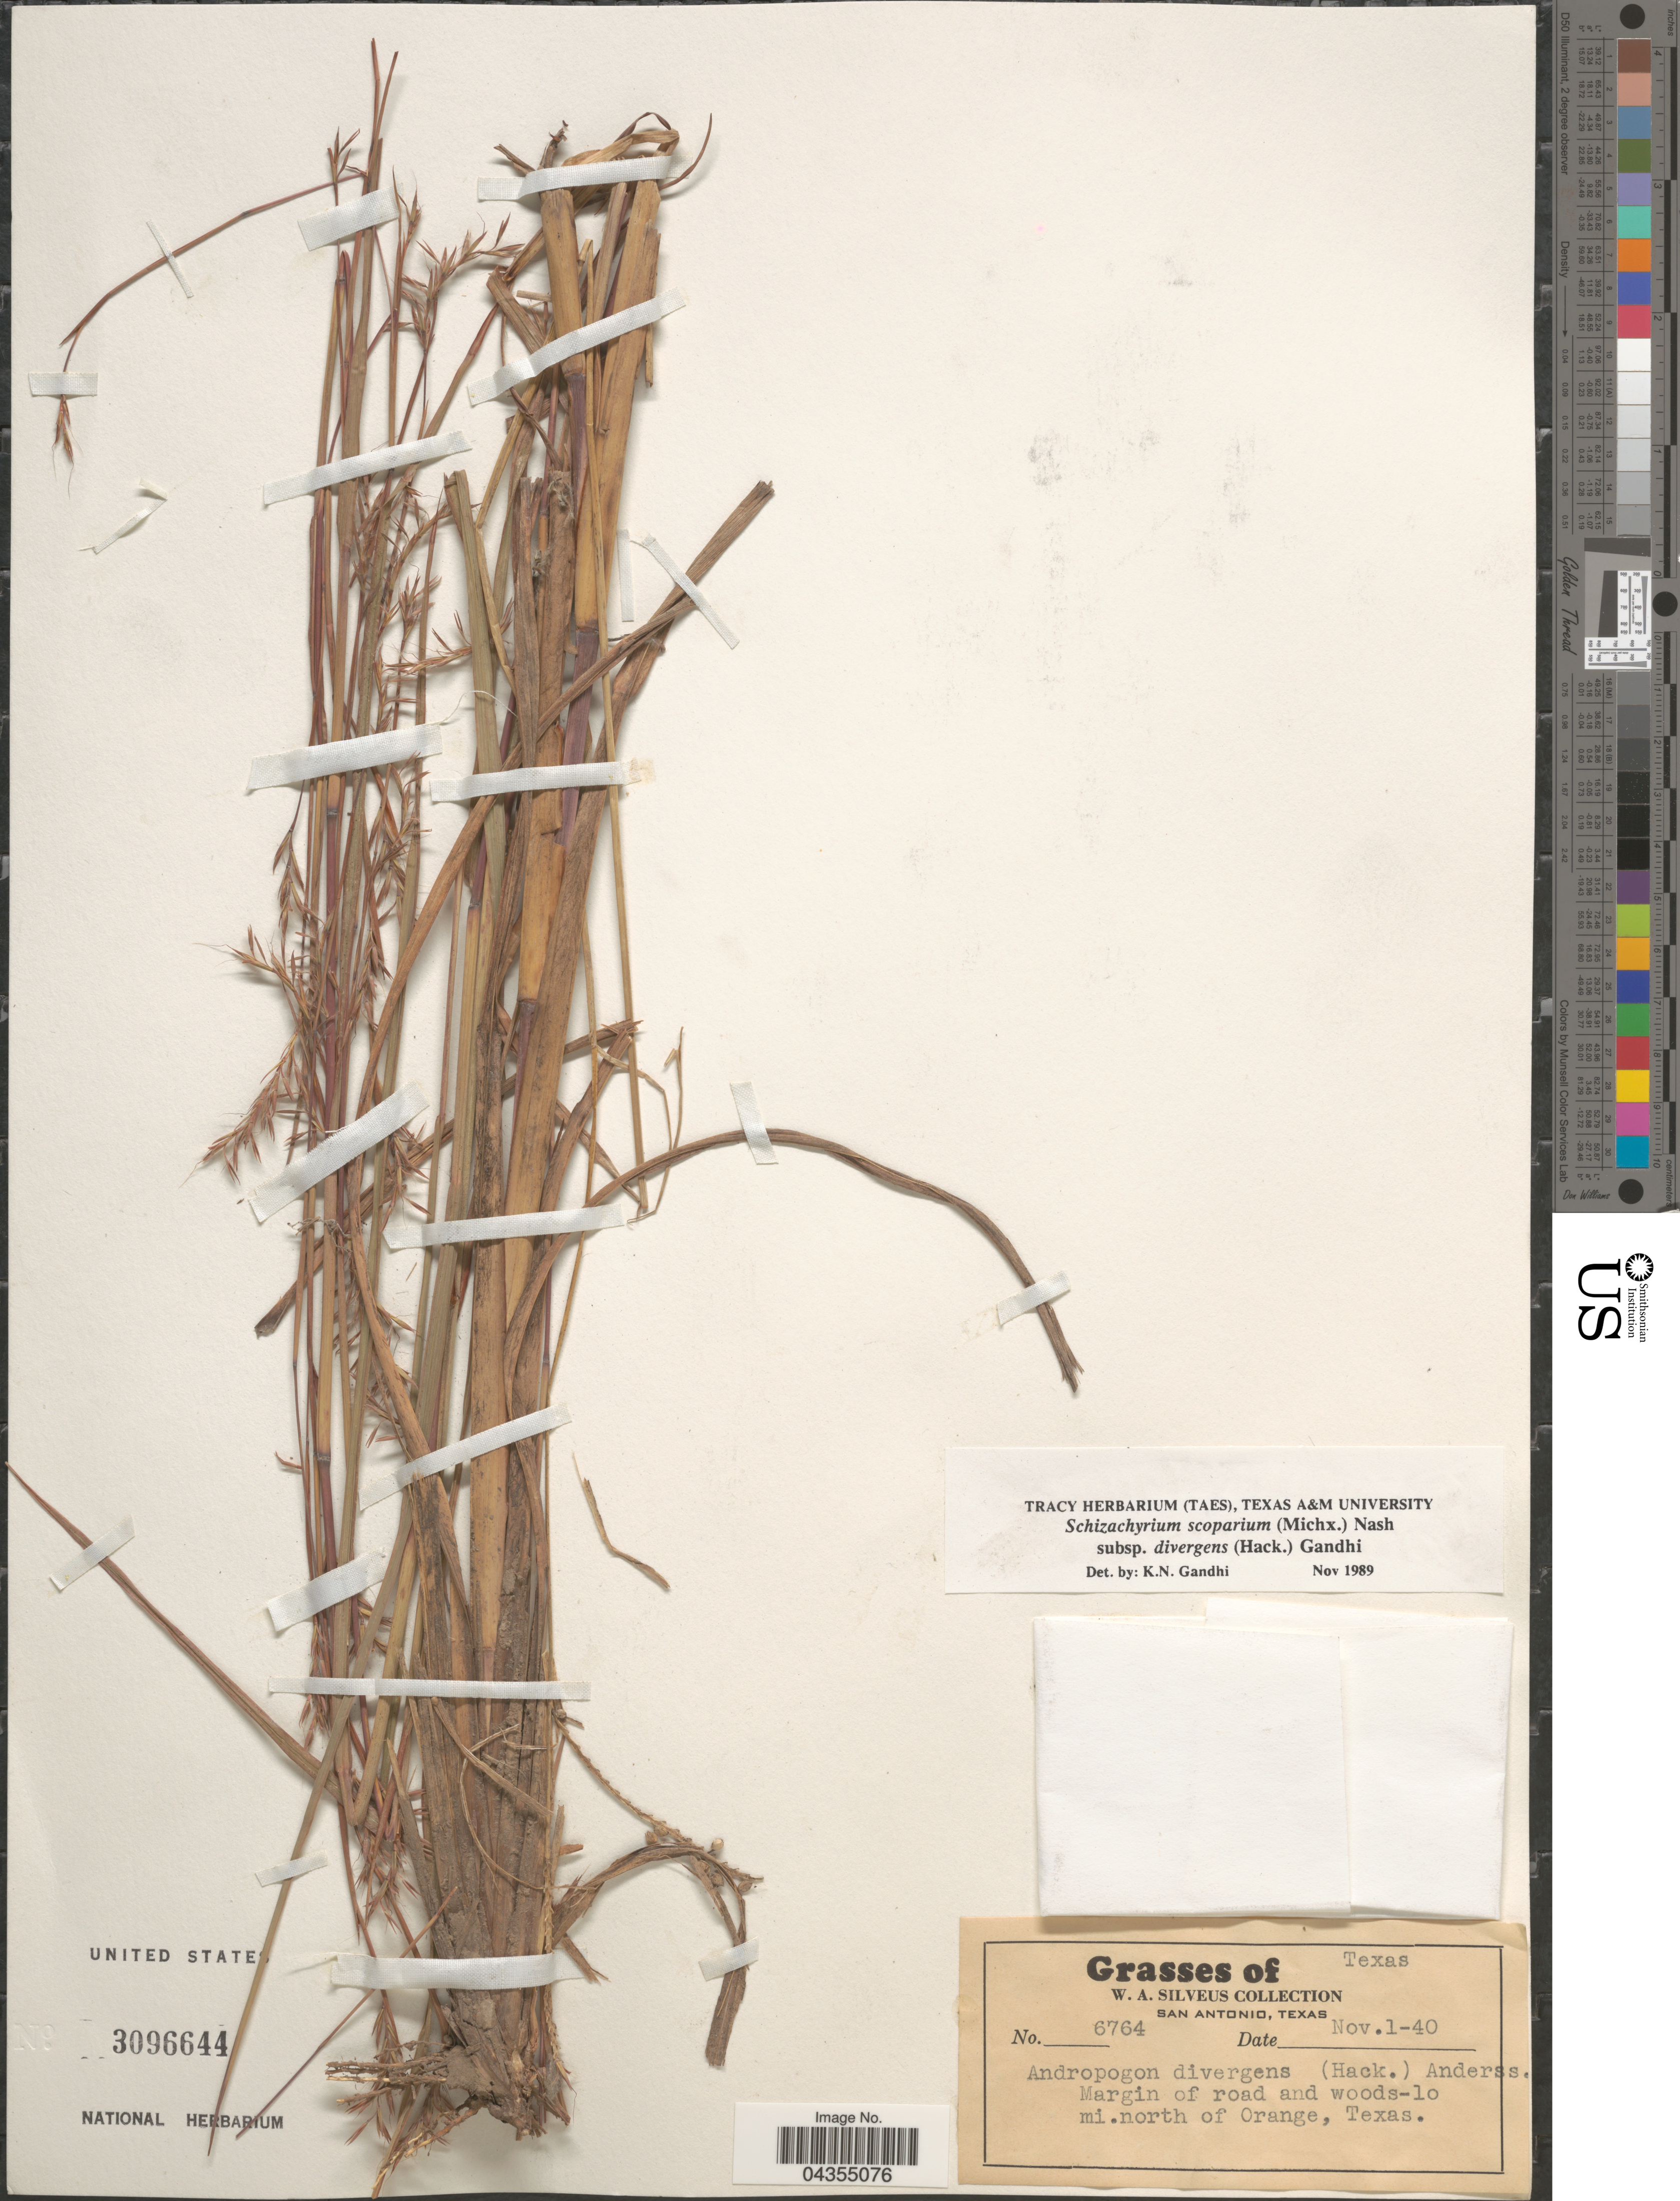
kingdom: Plantae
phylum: Tracheophyta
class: Liliopsida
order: Poales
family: Poaceae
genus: Schizachyrium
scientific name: Schizachyrium scoparium var. divergens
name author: (Hack.) Gould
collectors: W. Silveus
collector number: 6764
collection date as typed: Transcribed d/m/y: 1/11/40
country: United States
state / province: Texas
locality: Margin of road and woods - lo mi. north of Orange.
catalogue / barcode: US 3096644